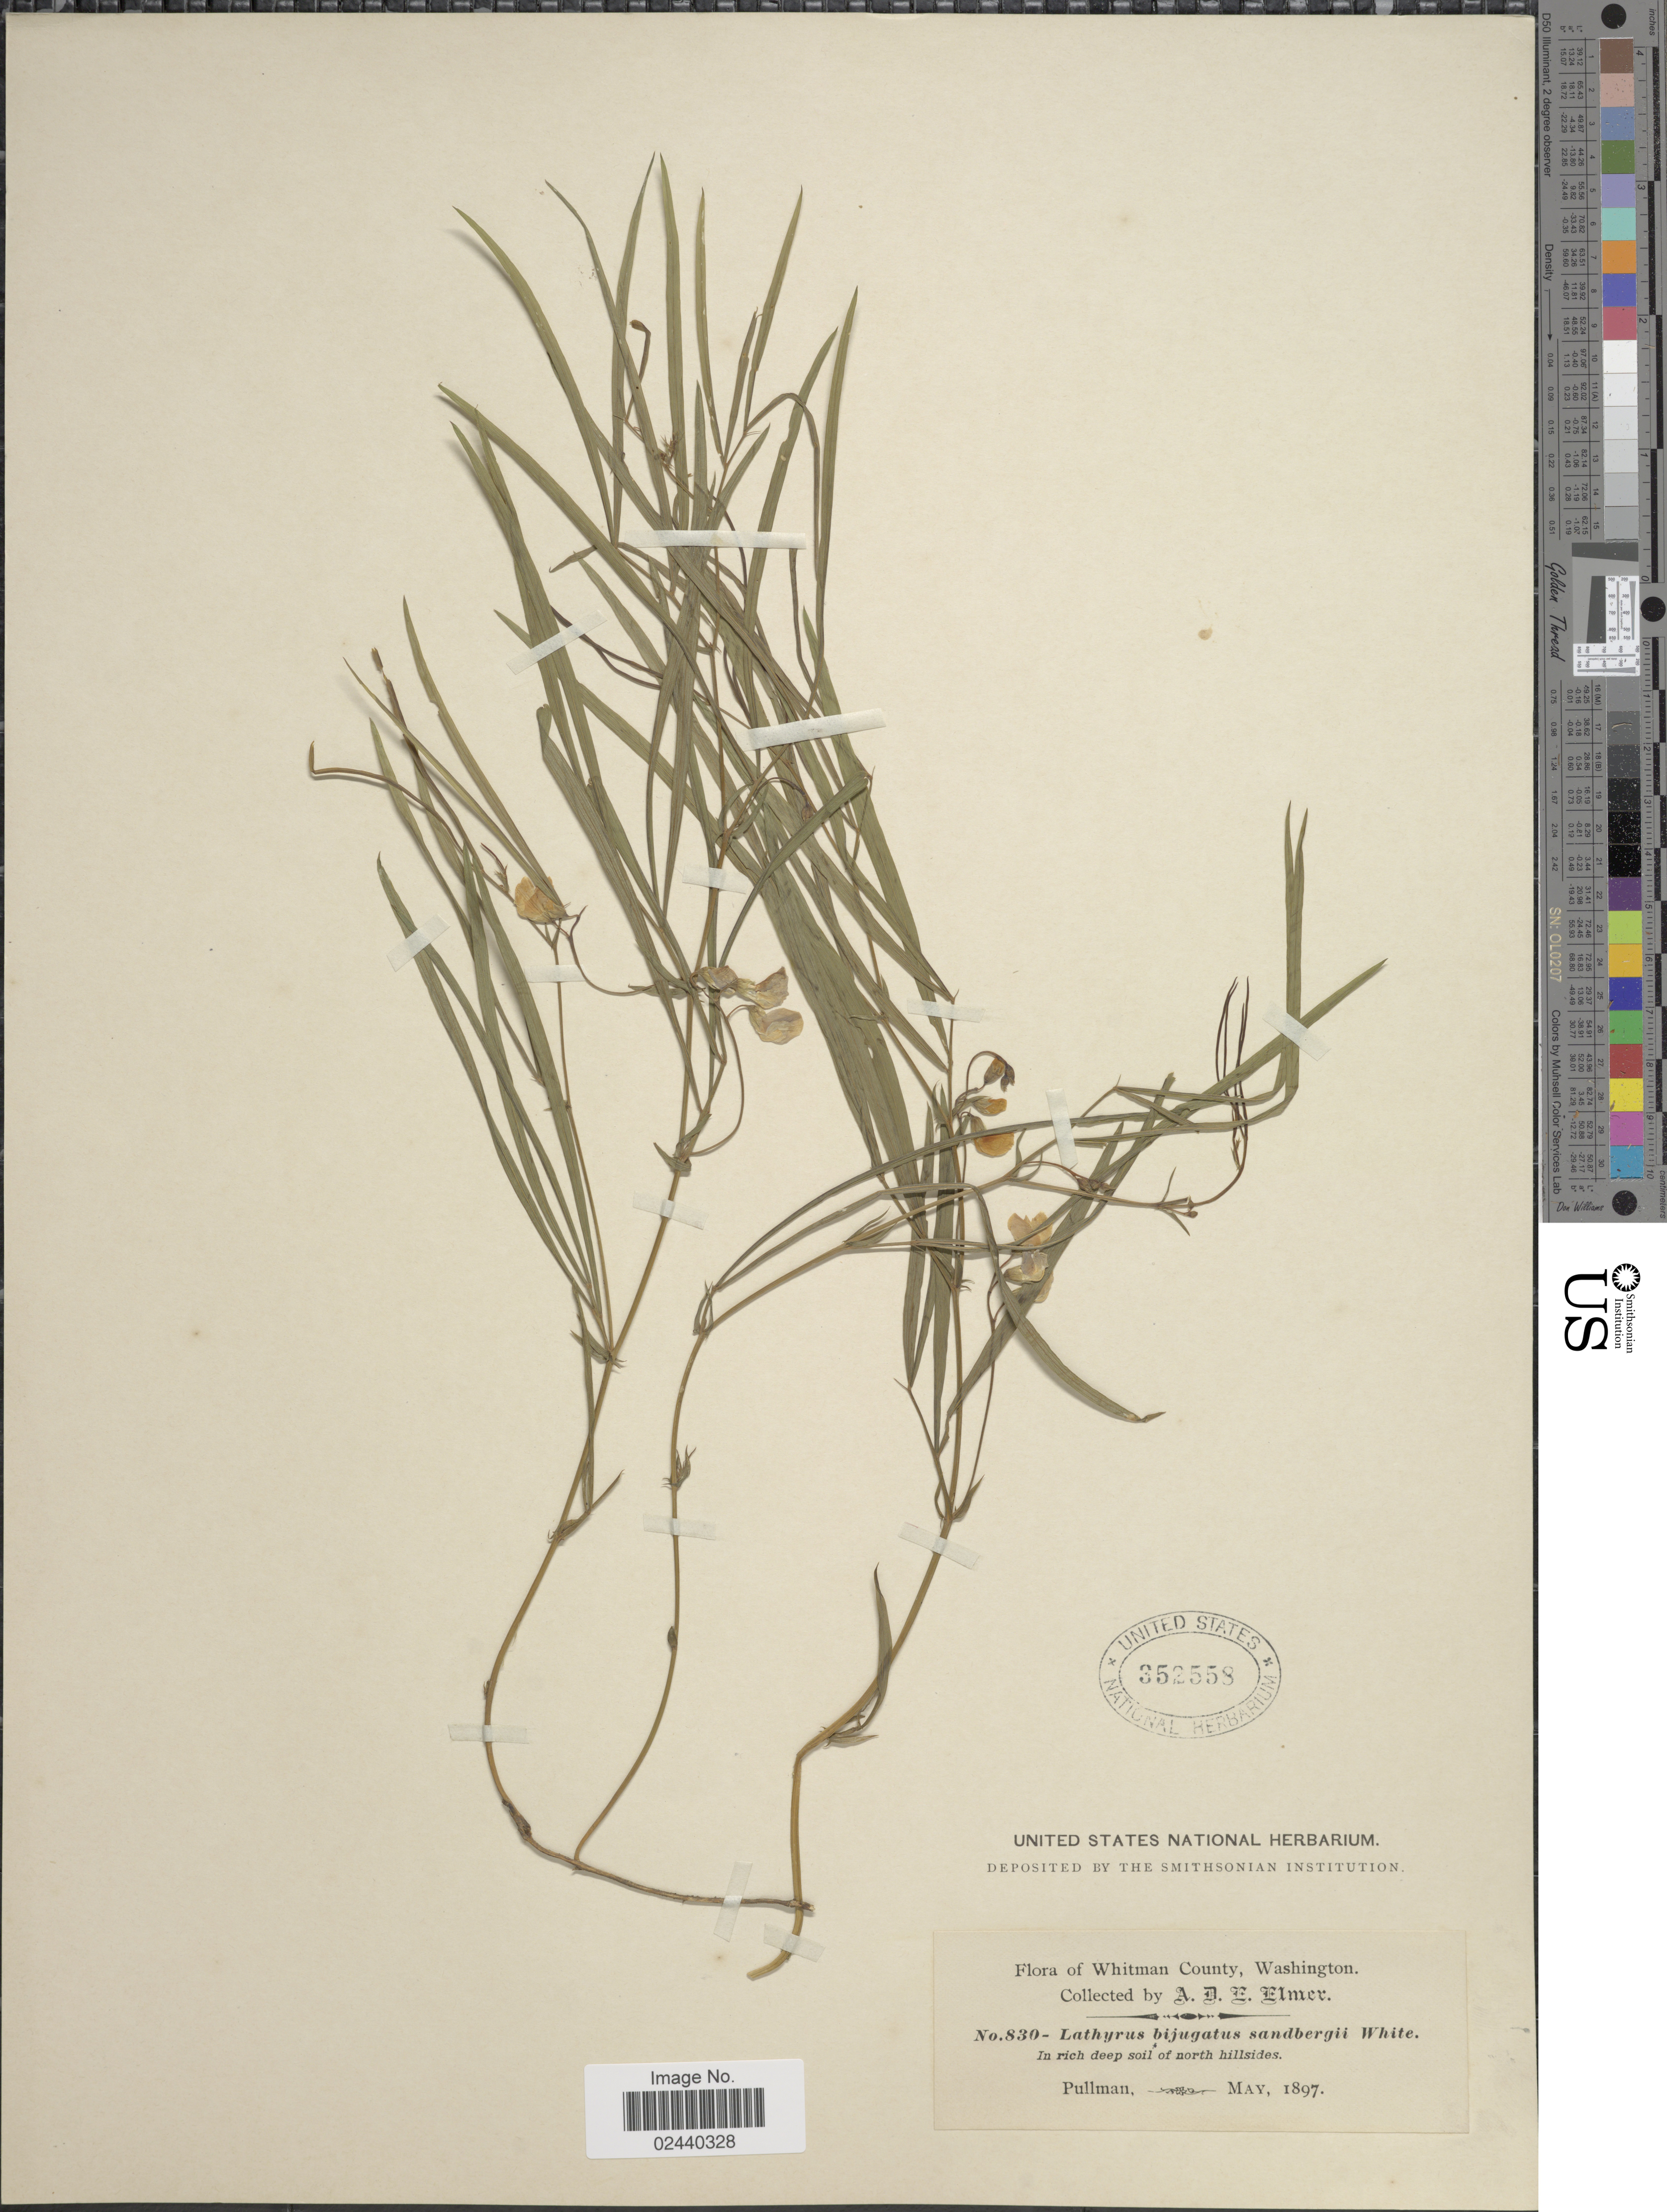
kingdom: Plantae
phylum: Tracheophyta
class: Magnoliopsida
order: Fabales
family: Fabaceae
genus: Lathyrus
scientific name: Lathyrus bijugatus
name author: T.G. White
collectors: A. D. E. Elmer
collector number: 830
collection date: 1897-05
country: United States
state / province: Washington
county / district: Whitman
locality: Whitman County, in rich deep soil of north hillsides, Pullman.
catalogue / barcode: US 352558